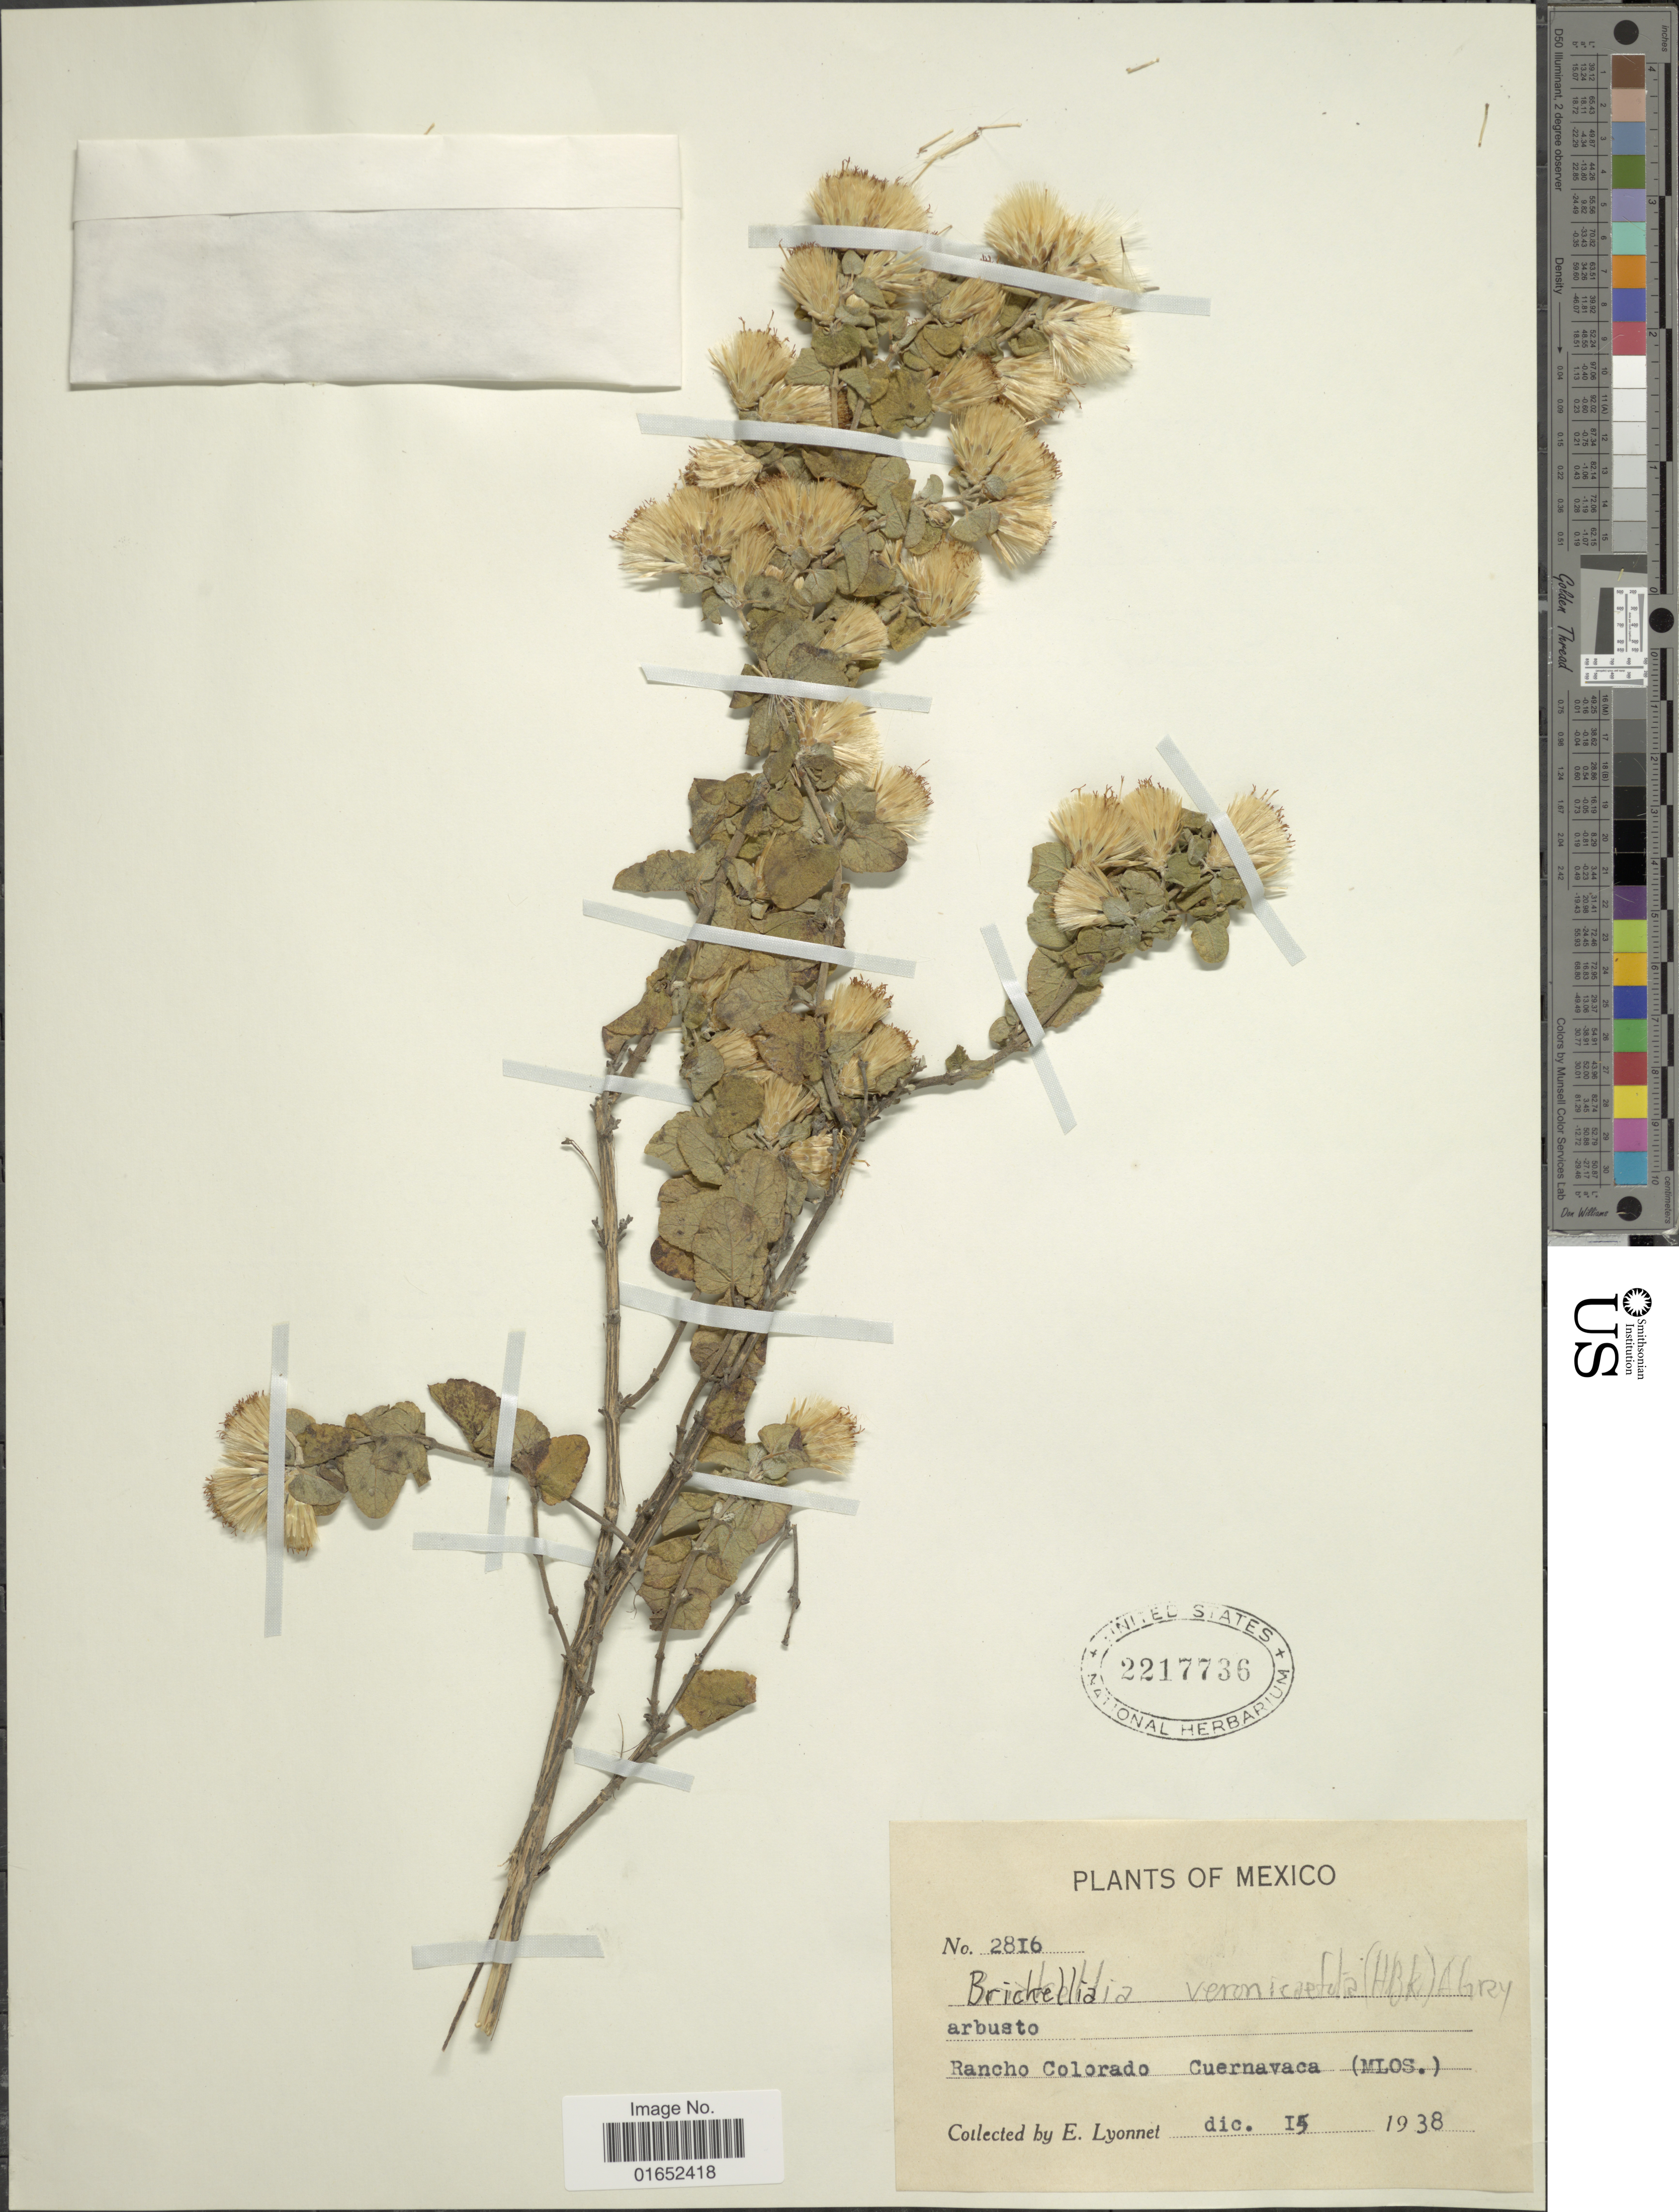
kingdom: Plantae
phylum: Tracheophyta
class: Magnoliopsida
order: Asterales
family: Asteraceae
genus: Brickellia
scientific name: Brickellia veronicaefolia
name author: (Kunth) A. Gray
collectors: E. Lyonnet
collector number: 2816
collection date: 1938-12-15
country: Mexico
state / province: Morelos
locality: Rancho Colorado Cuernavaca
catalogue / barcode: US 2217736